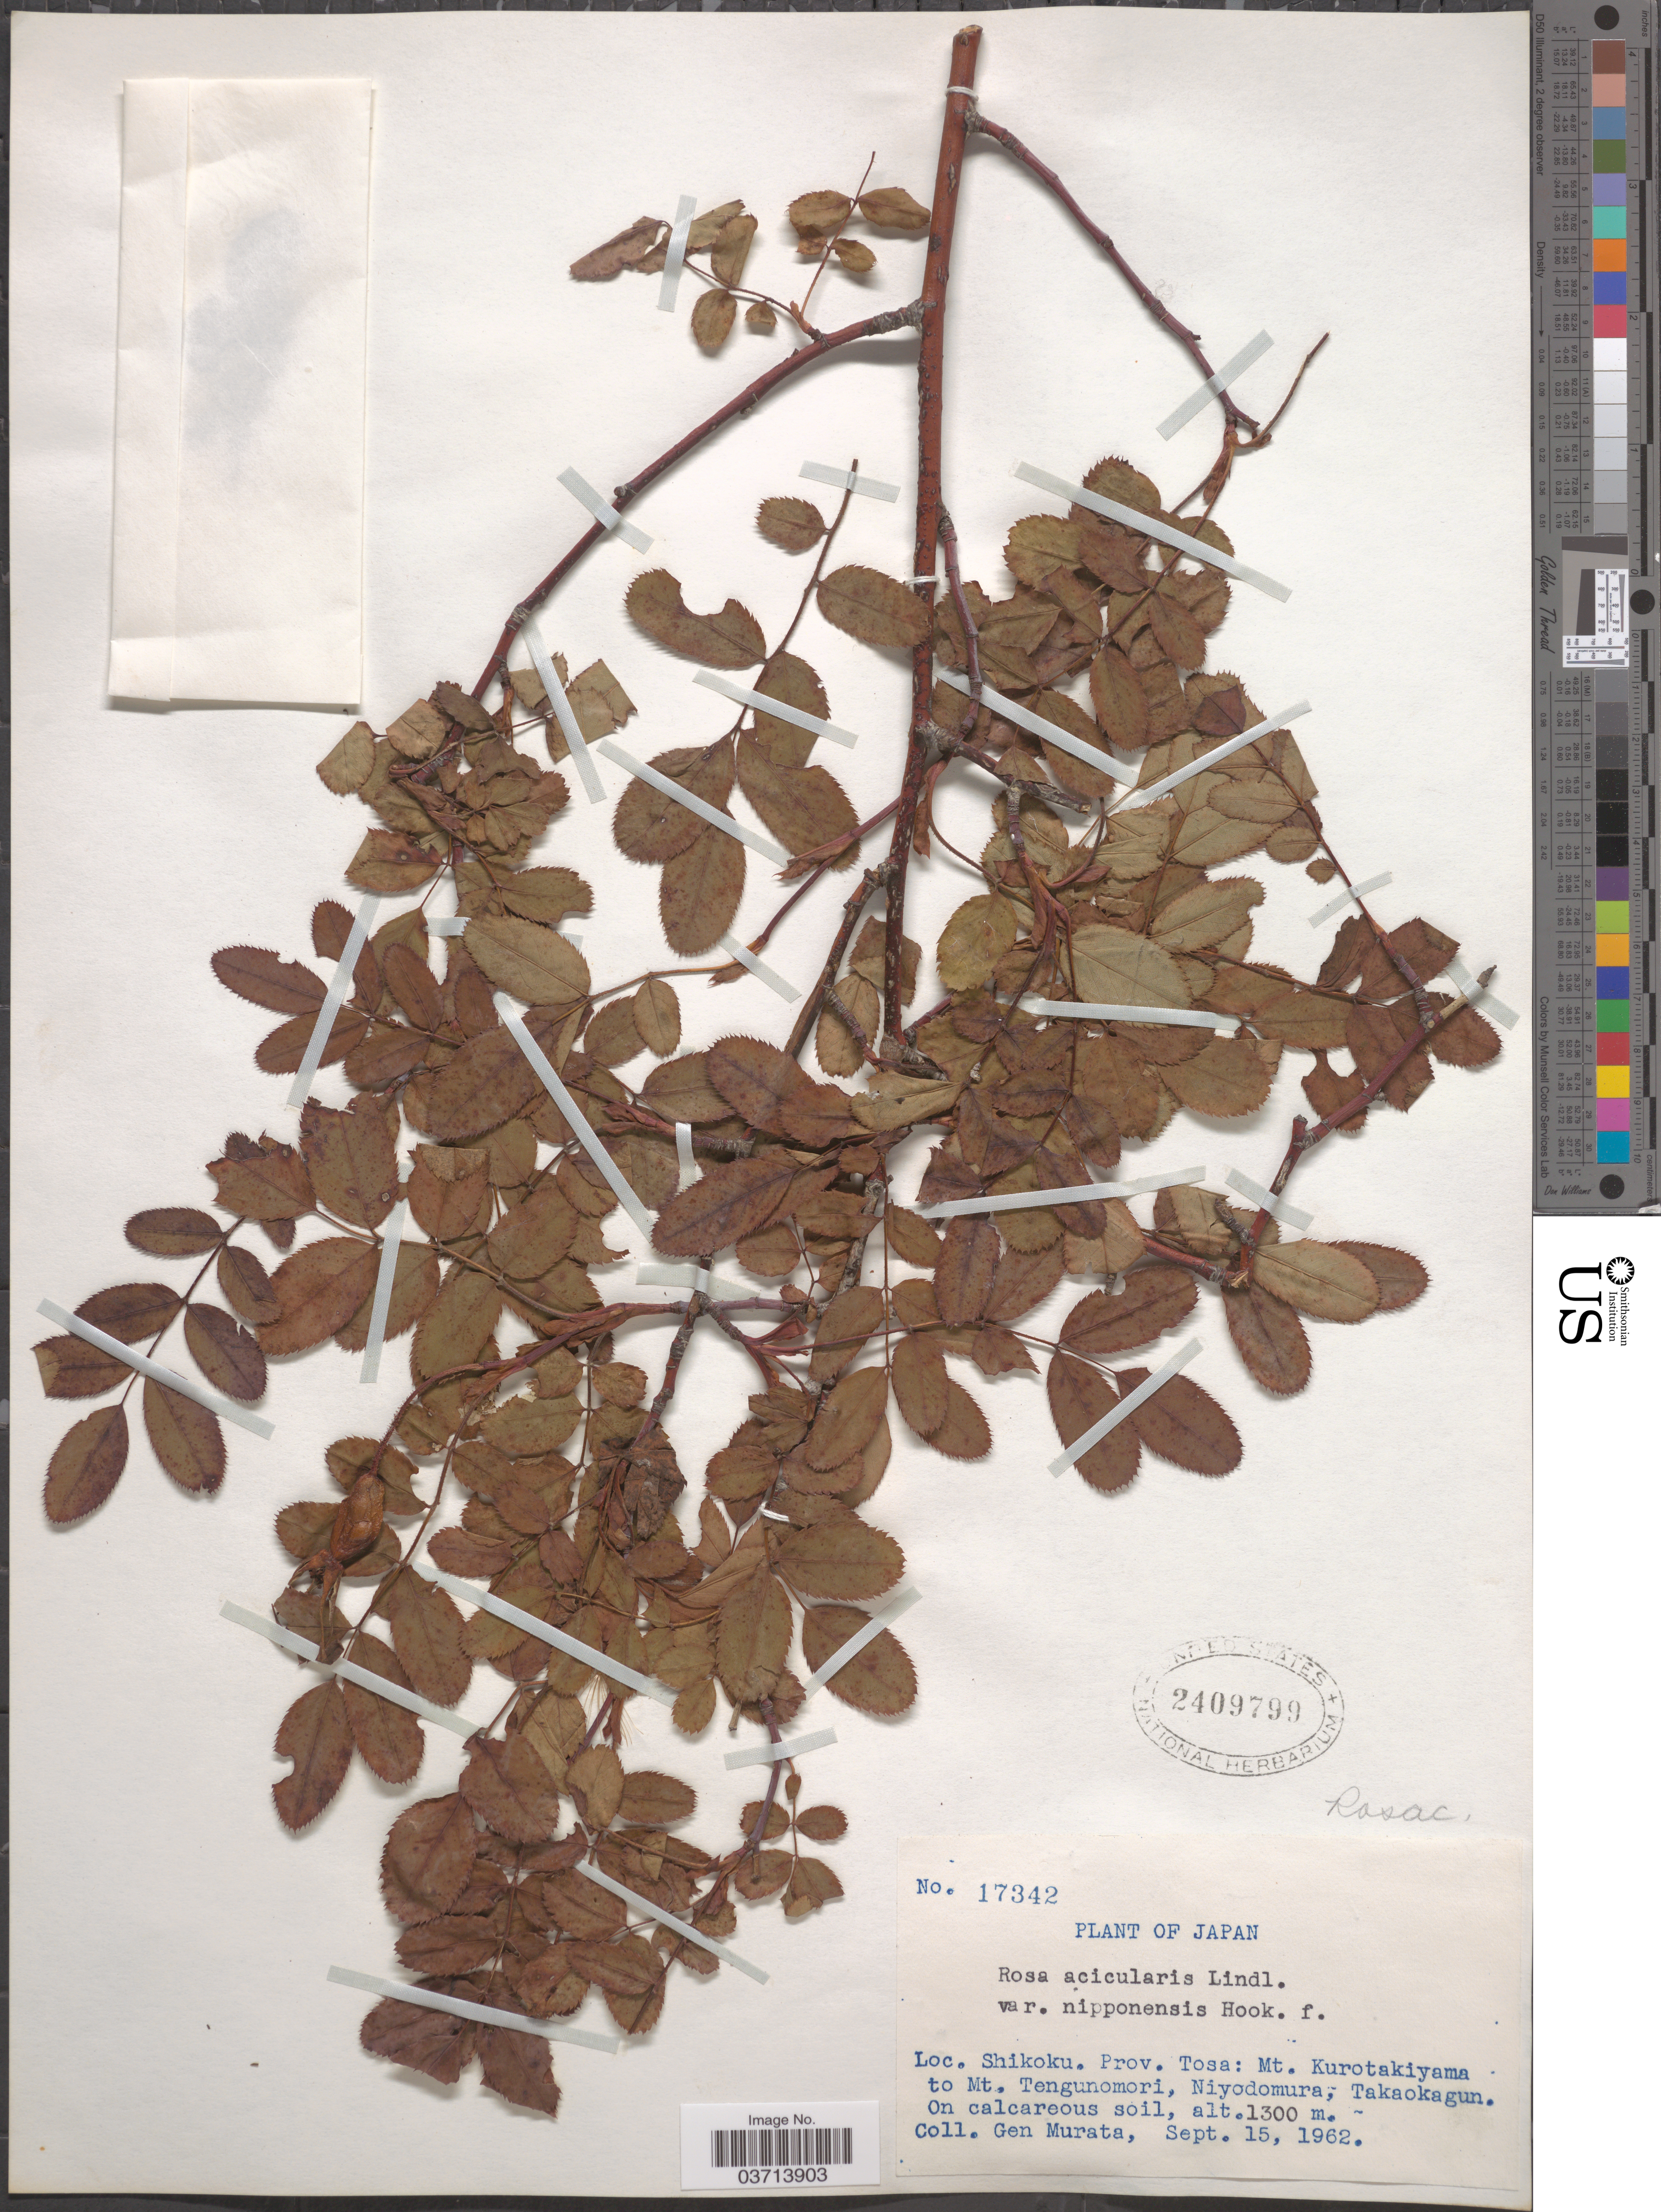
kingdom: Plantae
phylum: Tracheophyta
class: Magnoliopsida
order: Rosales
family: Rosaceae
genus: Rosa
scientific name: Rosa acicularis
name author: Lindl.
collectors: G. Murata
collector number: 17342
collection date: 1962-09-15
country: Japan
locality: Shikoku. Prov. Tosa: Mt. Kurotakiyama to Mt. Tengunomori, Niyodomura, Takaokagun.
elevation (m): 1300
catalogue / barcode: US 2409799